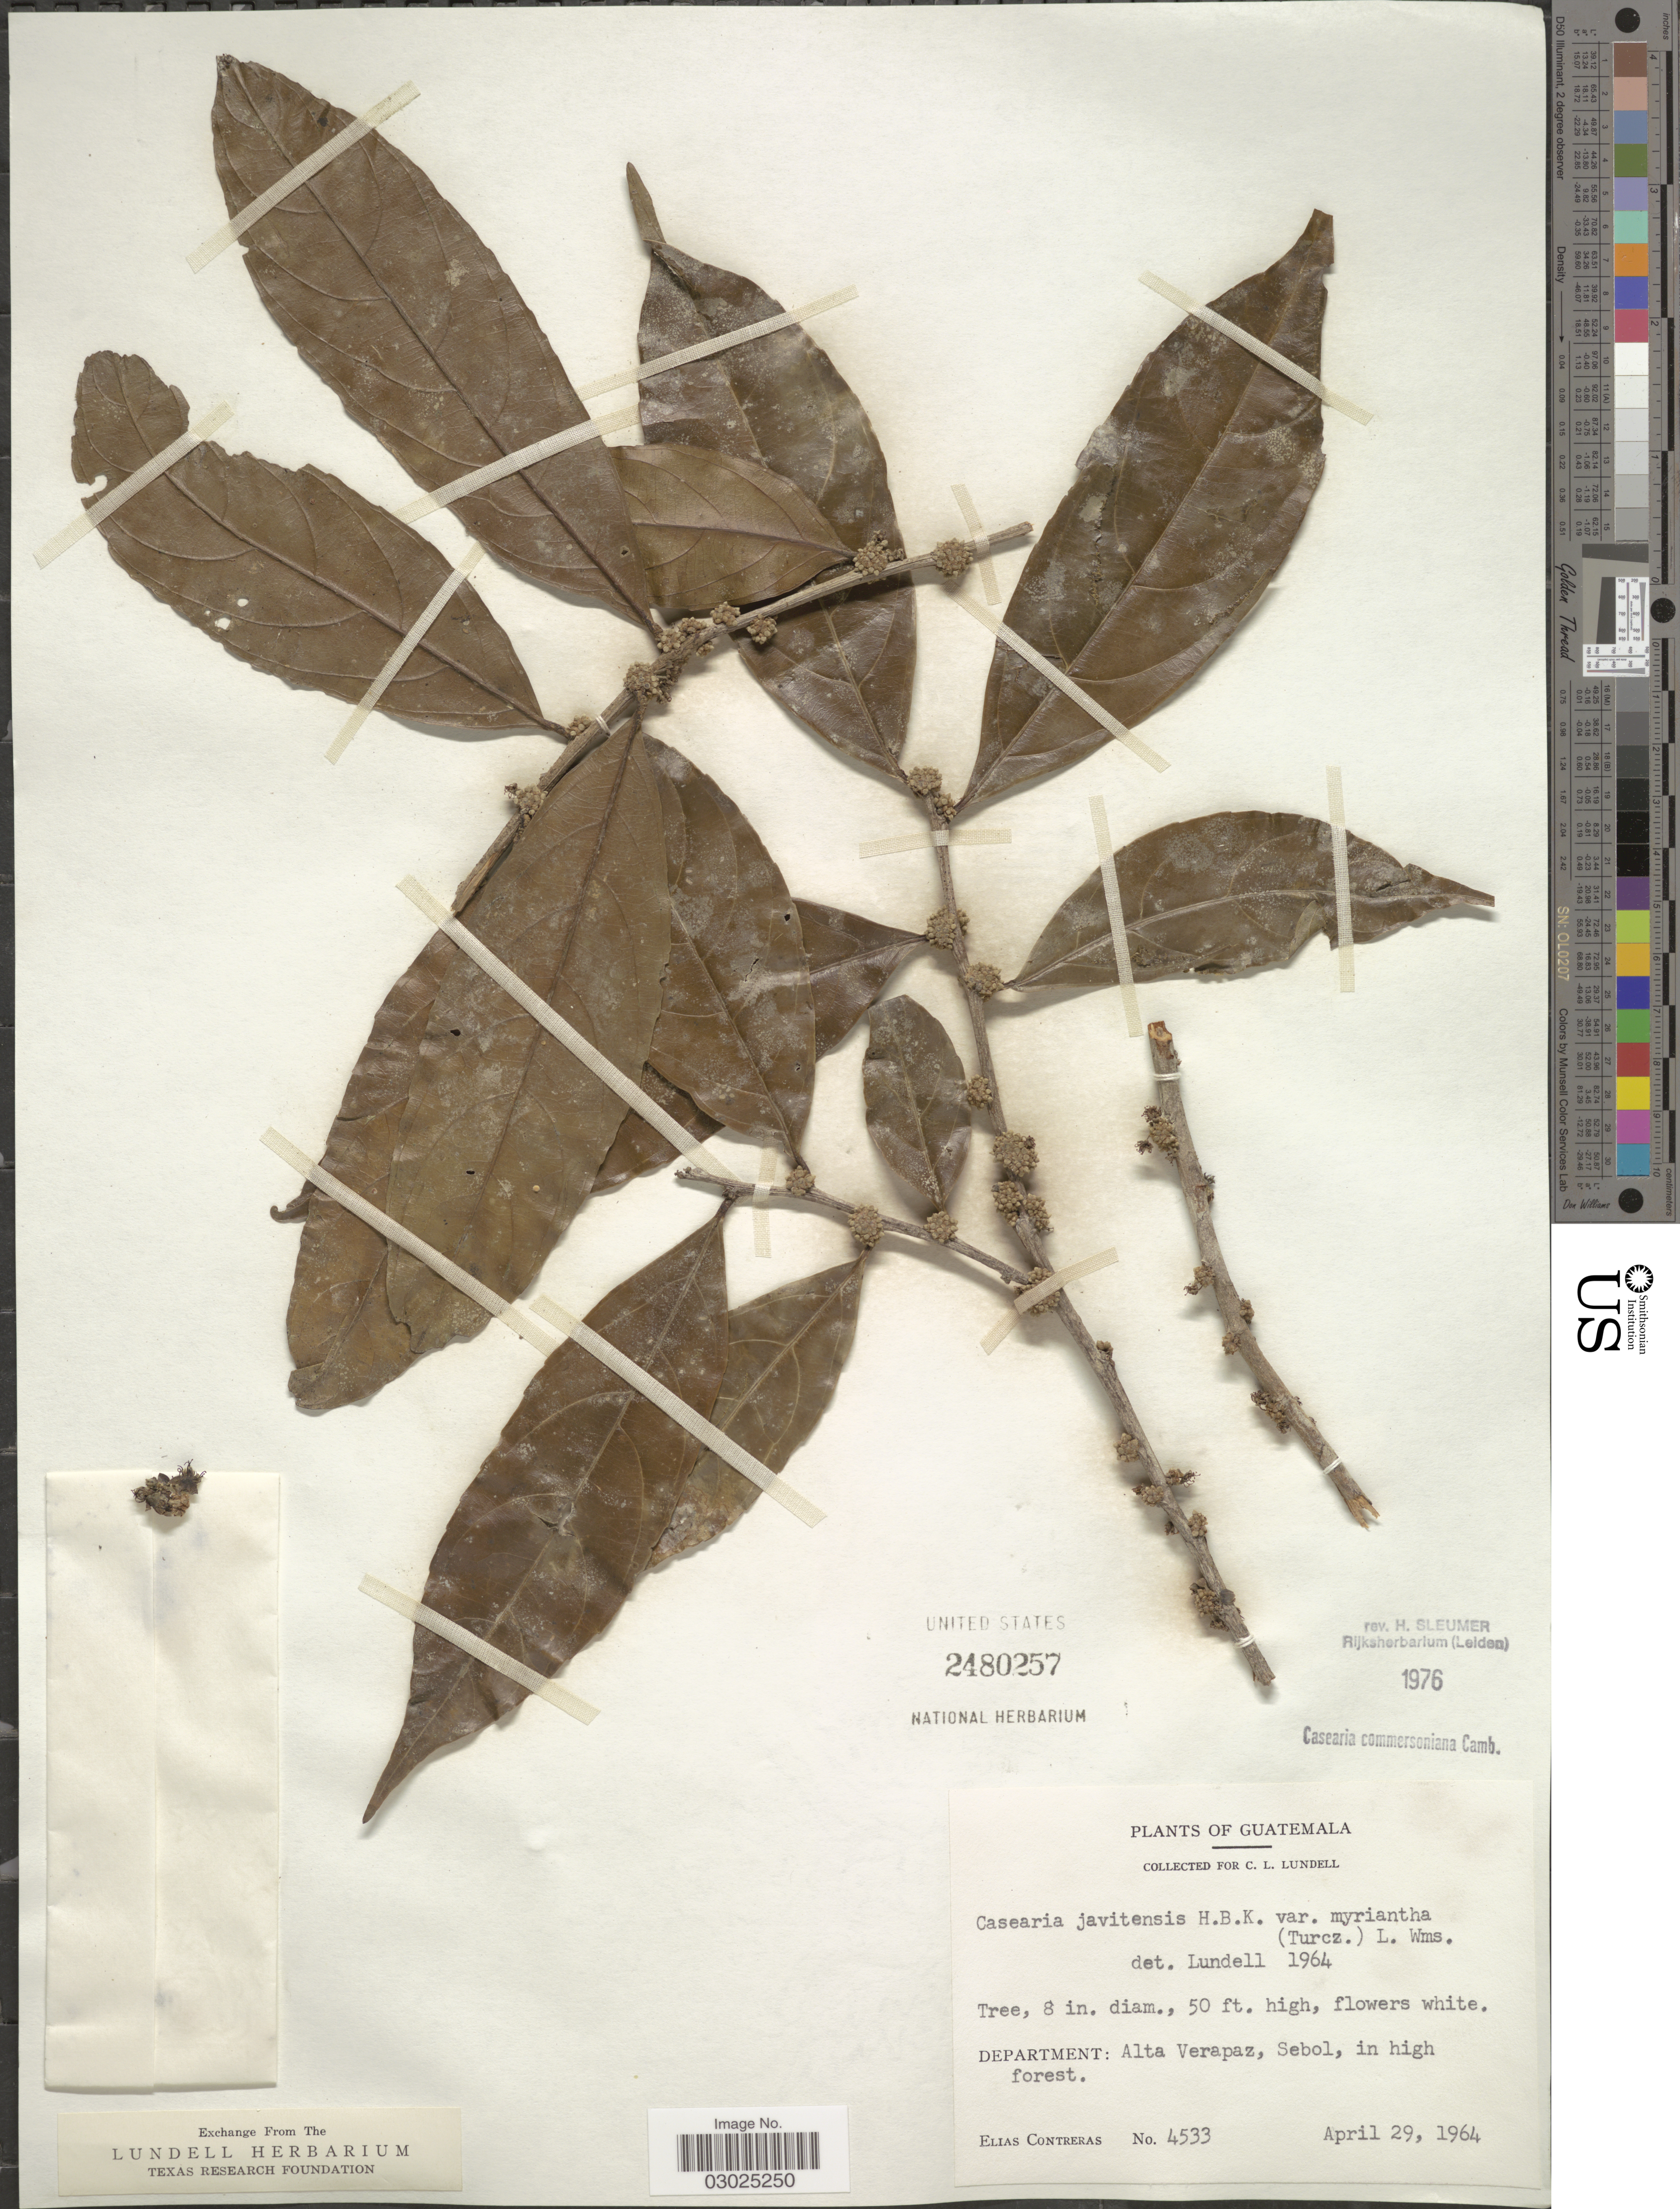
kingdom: Plantae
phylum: Tracheophyta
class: Magnoliopsida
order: Malpighiales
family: Salicaceae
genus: Piparea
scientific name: Piparea dentata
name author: Aubl.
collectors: E. Contreras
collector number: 4533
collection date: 1964-04-29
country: Guatemala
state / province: Alta Verapaz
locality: Departmento: Alta Verapaz, Sebol, in high forest.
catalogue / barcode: US 2480257